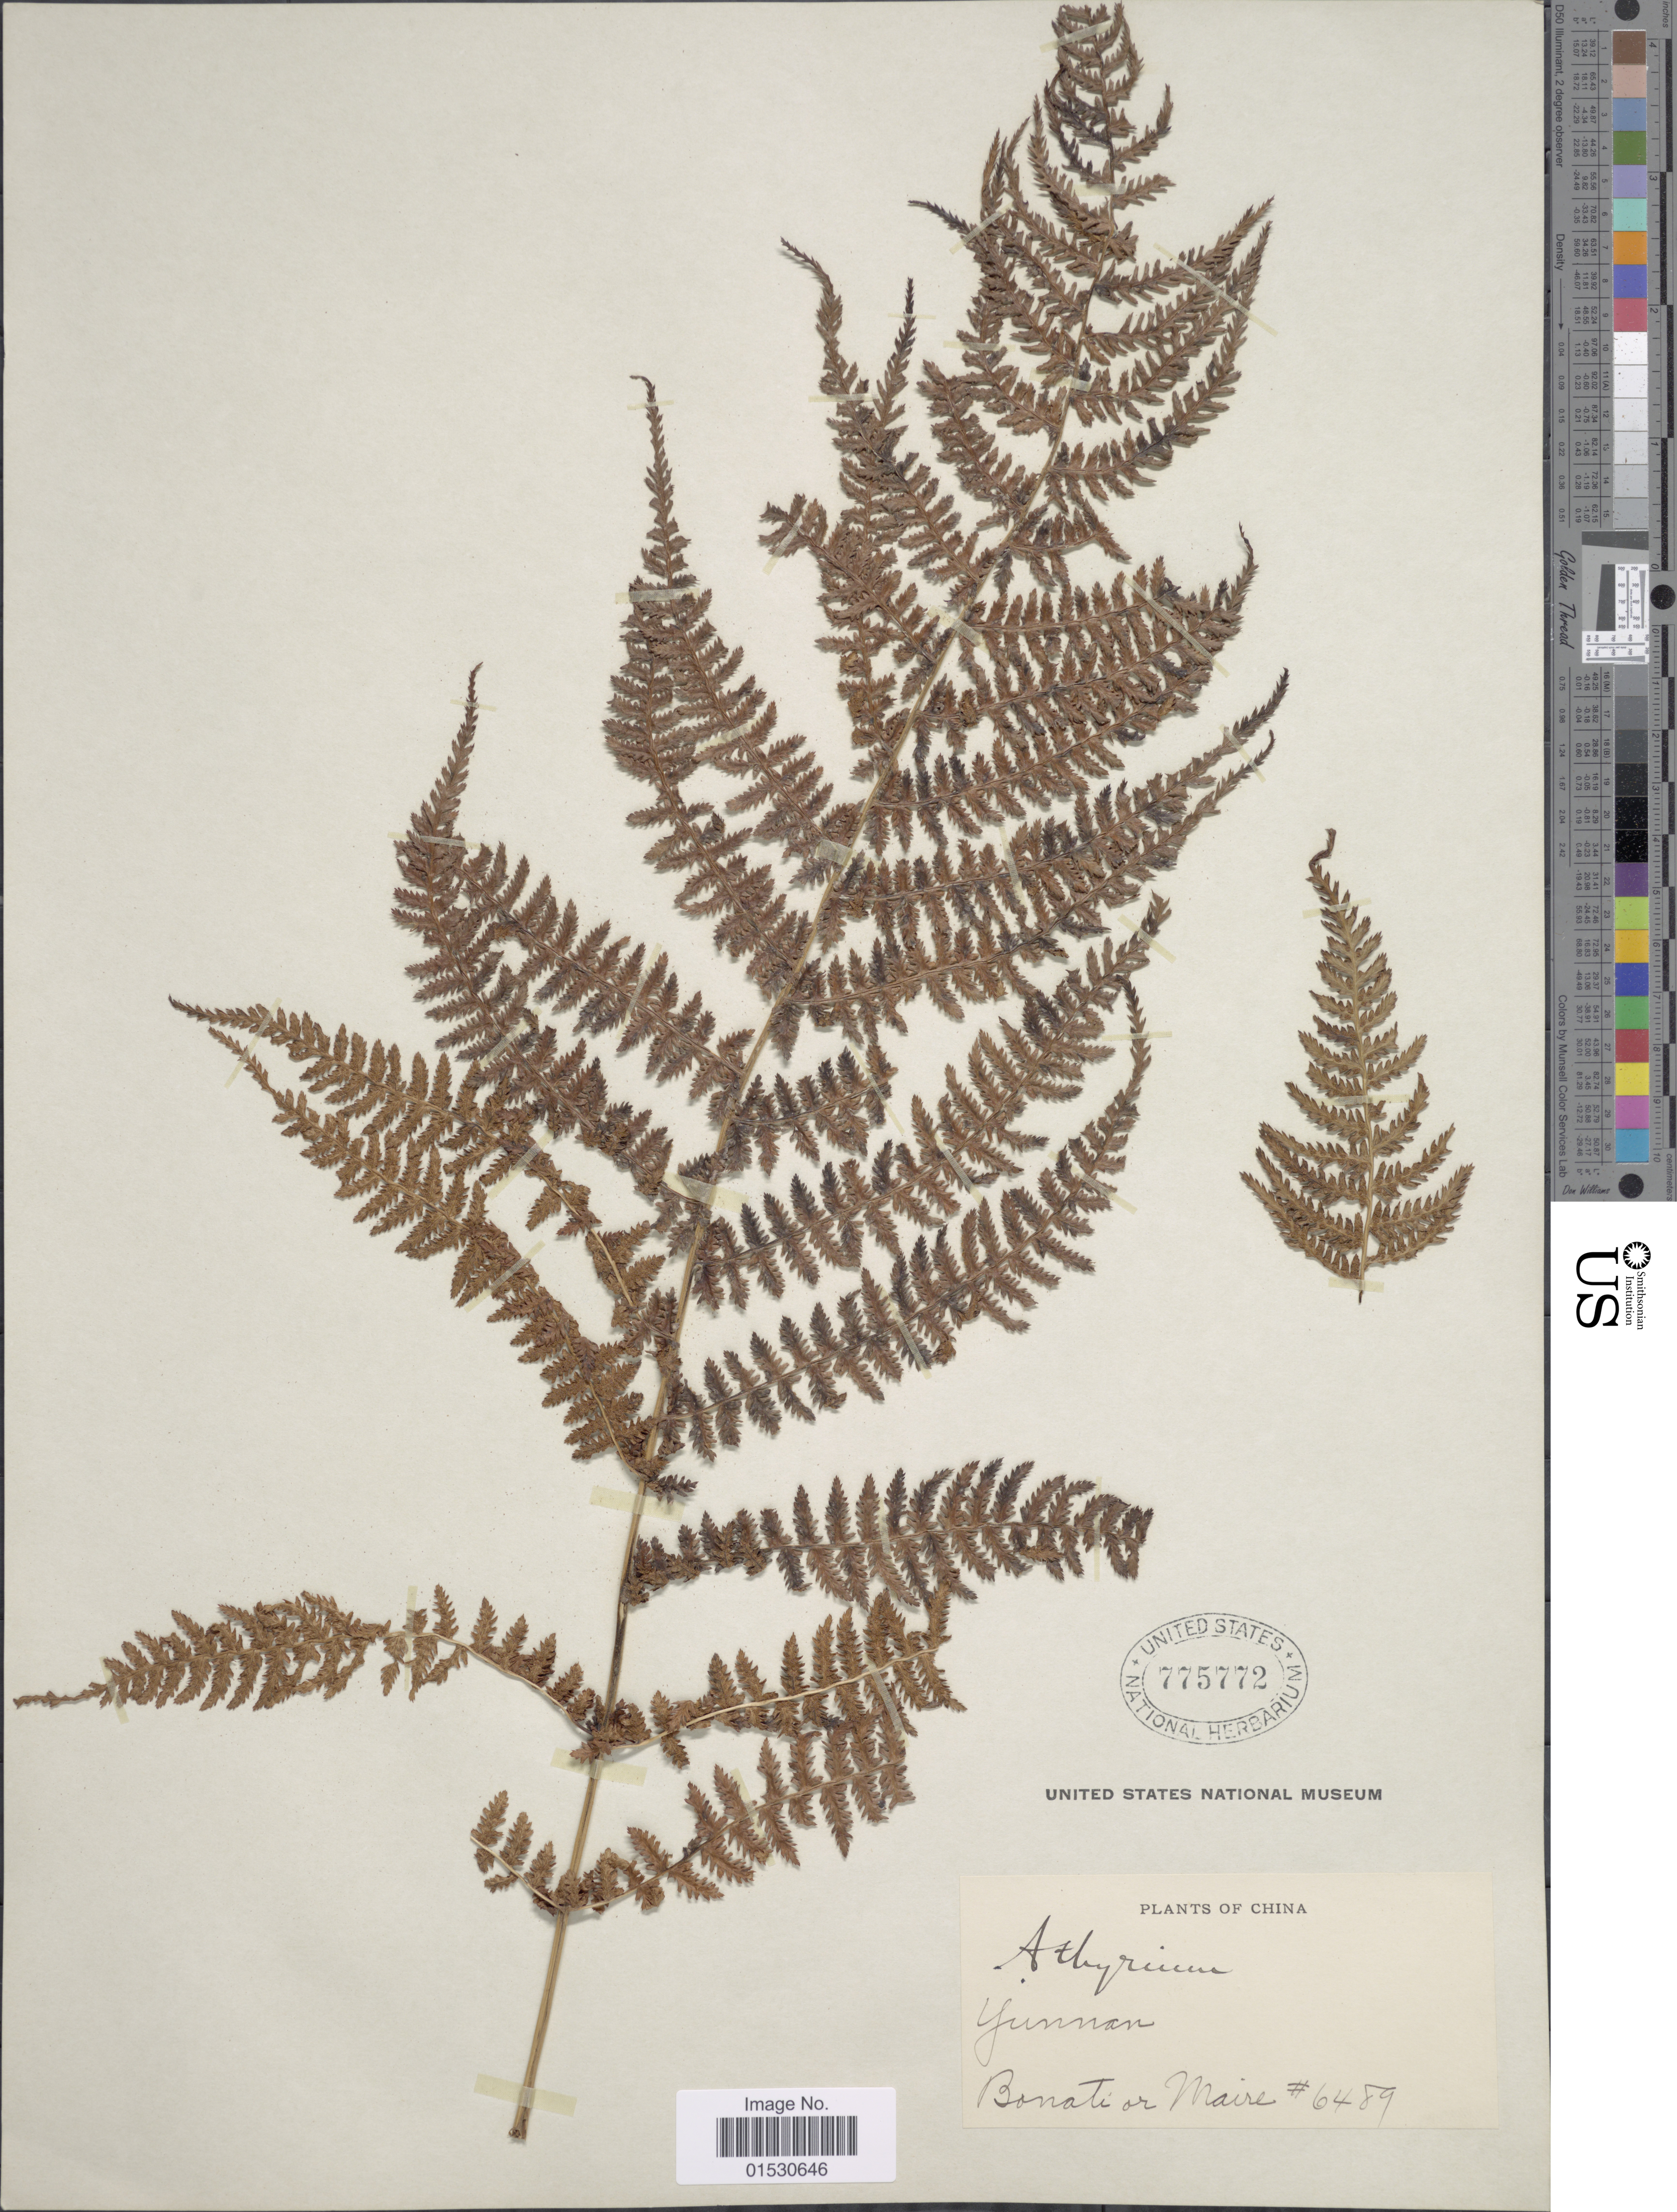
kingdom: Plantae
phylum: Tracheophyta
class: Polypodiopsida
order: Polypodiales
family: Athyriaceae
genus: Athyrium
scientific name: Athyrium filix-femina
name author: (L.) Roth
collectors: -. Bonati & Maire, --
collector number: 6489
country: China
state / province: Yunnan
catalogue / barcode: US 775772